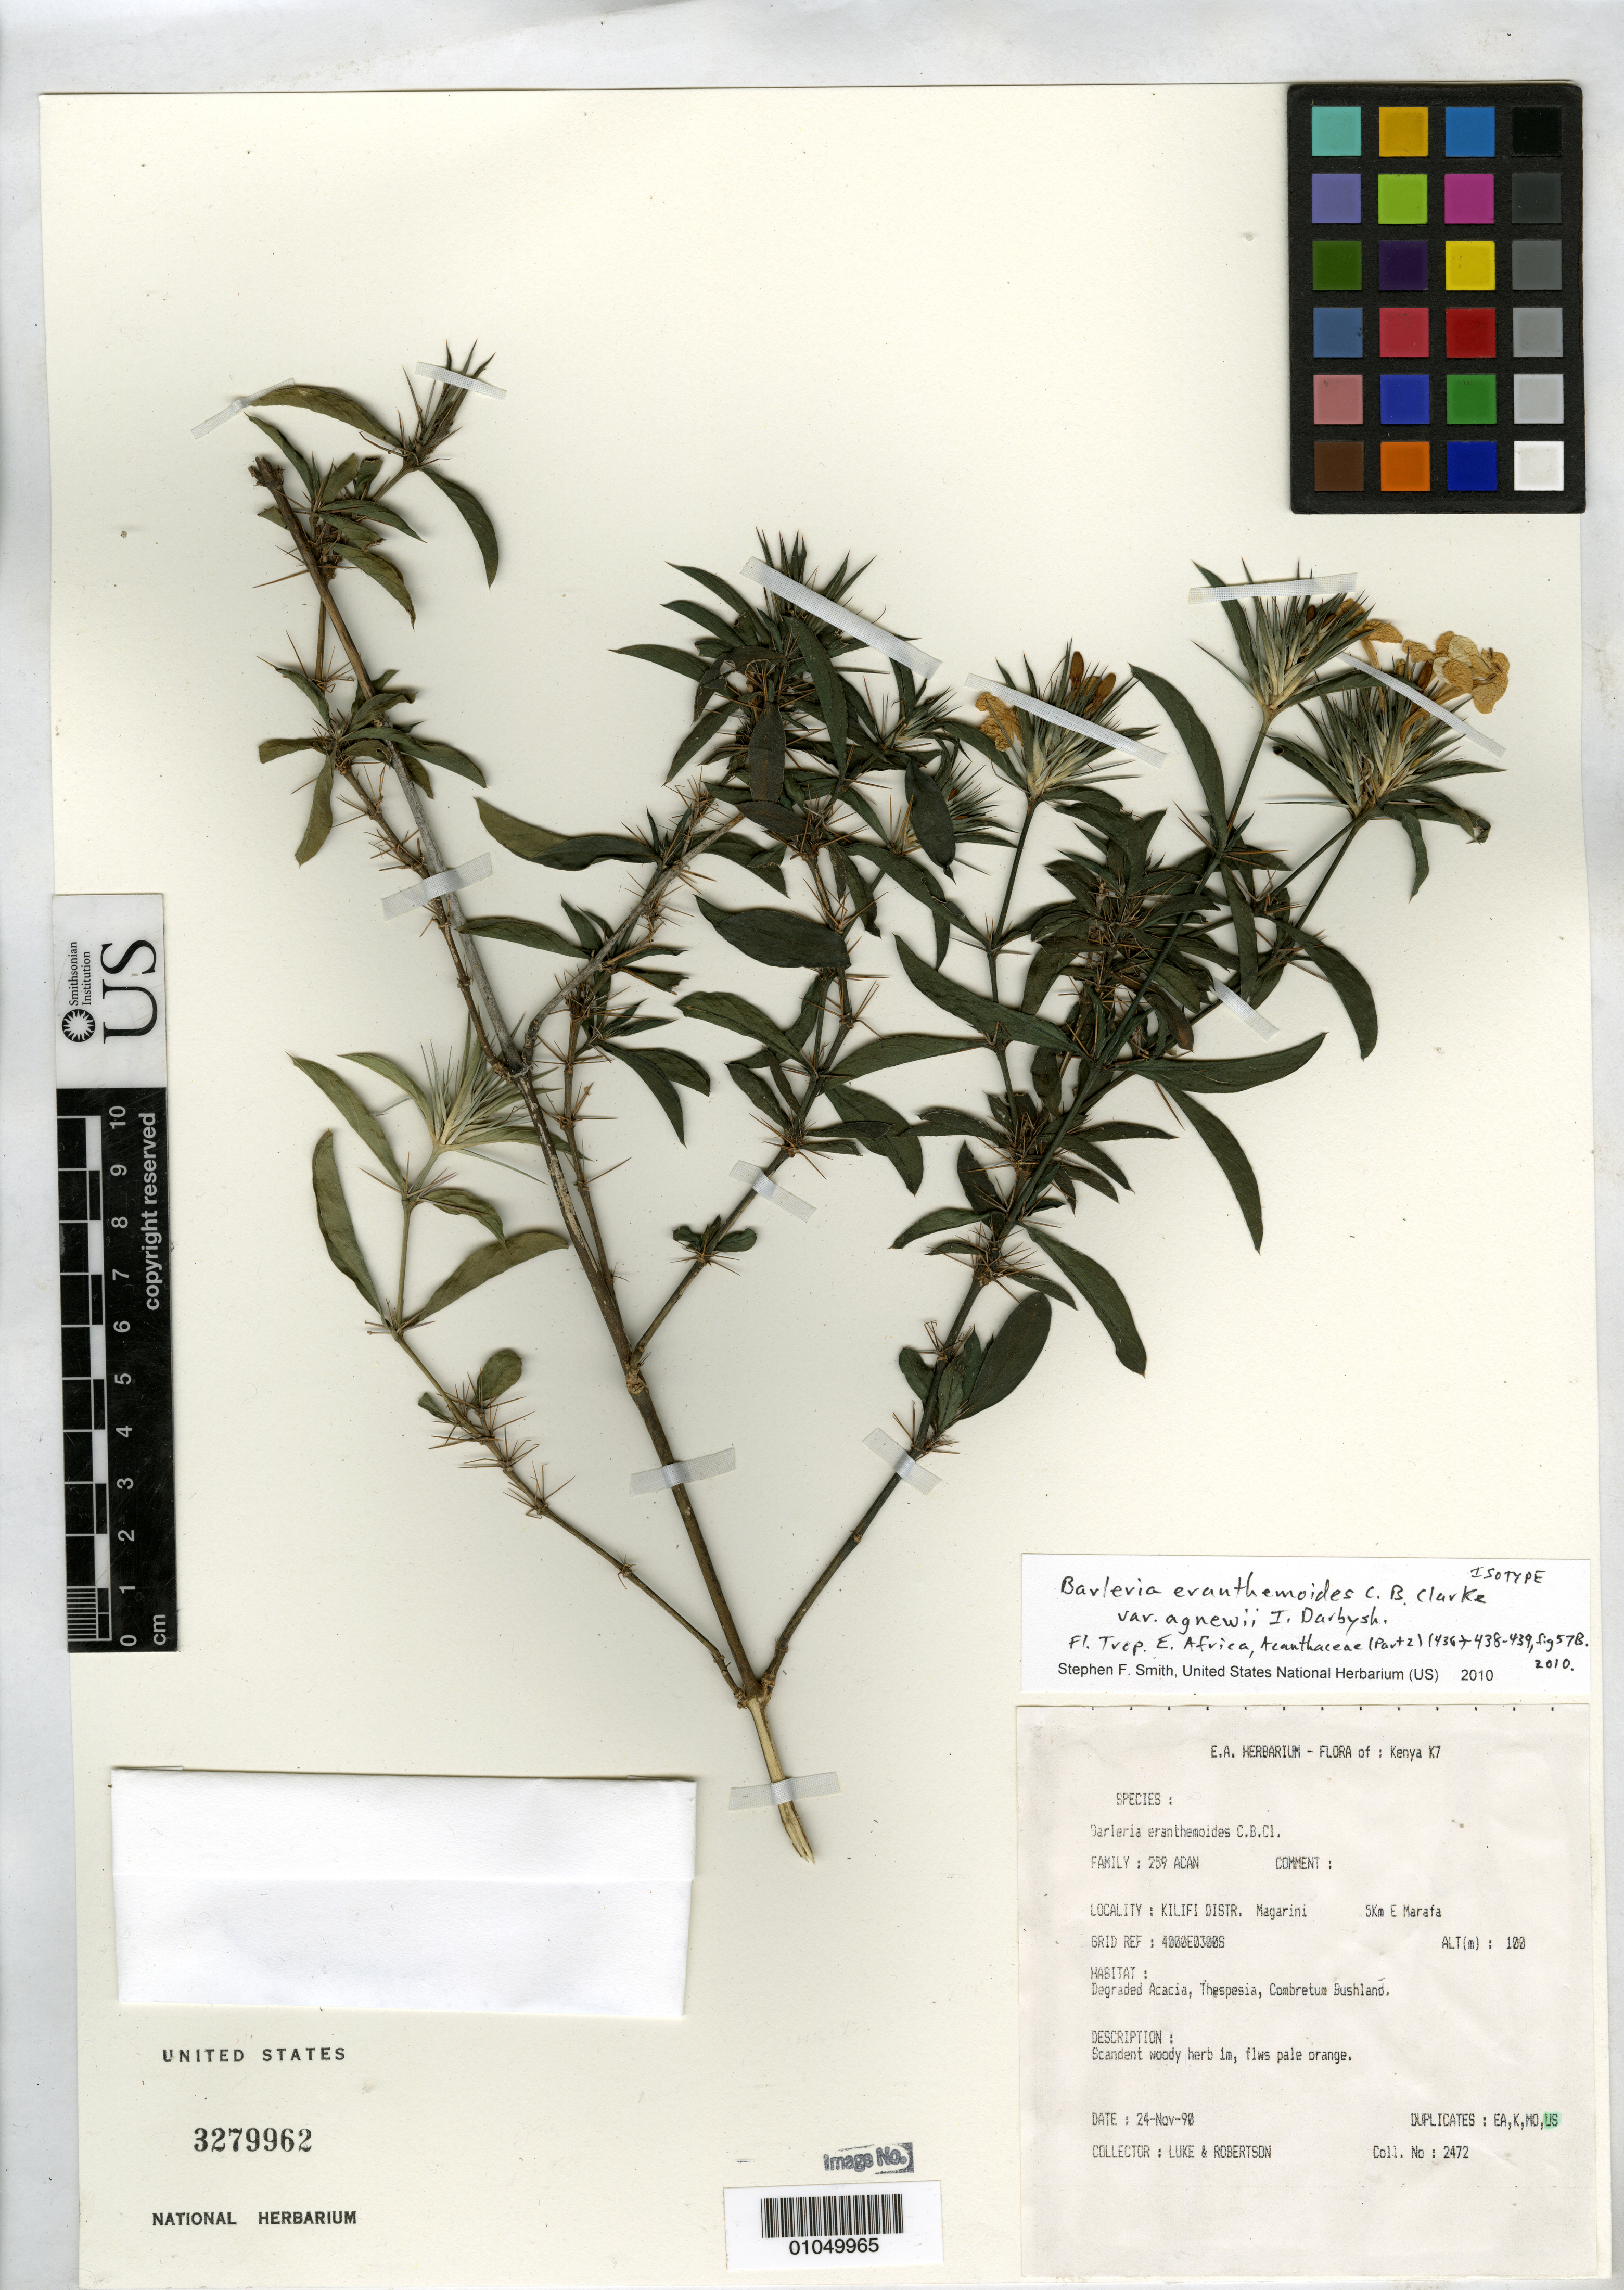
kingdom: Plantae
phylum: Tracheophyta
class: Magnoliopsida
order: Lamiales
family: Acanthaceae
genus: Barleria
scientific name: Barleria eranthemoides var. agnewii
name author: I. Darbysh.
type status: Isotype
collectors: Q. Luke & S. A. Robertson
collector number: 2472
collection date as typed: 24 Nov 1990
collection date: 1990-11-24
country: Kenya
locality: K7, Kilifi Distr., Magarini, 5 km E Marafa.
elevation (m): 100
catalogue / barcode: US 3279962